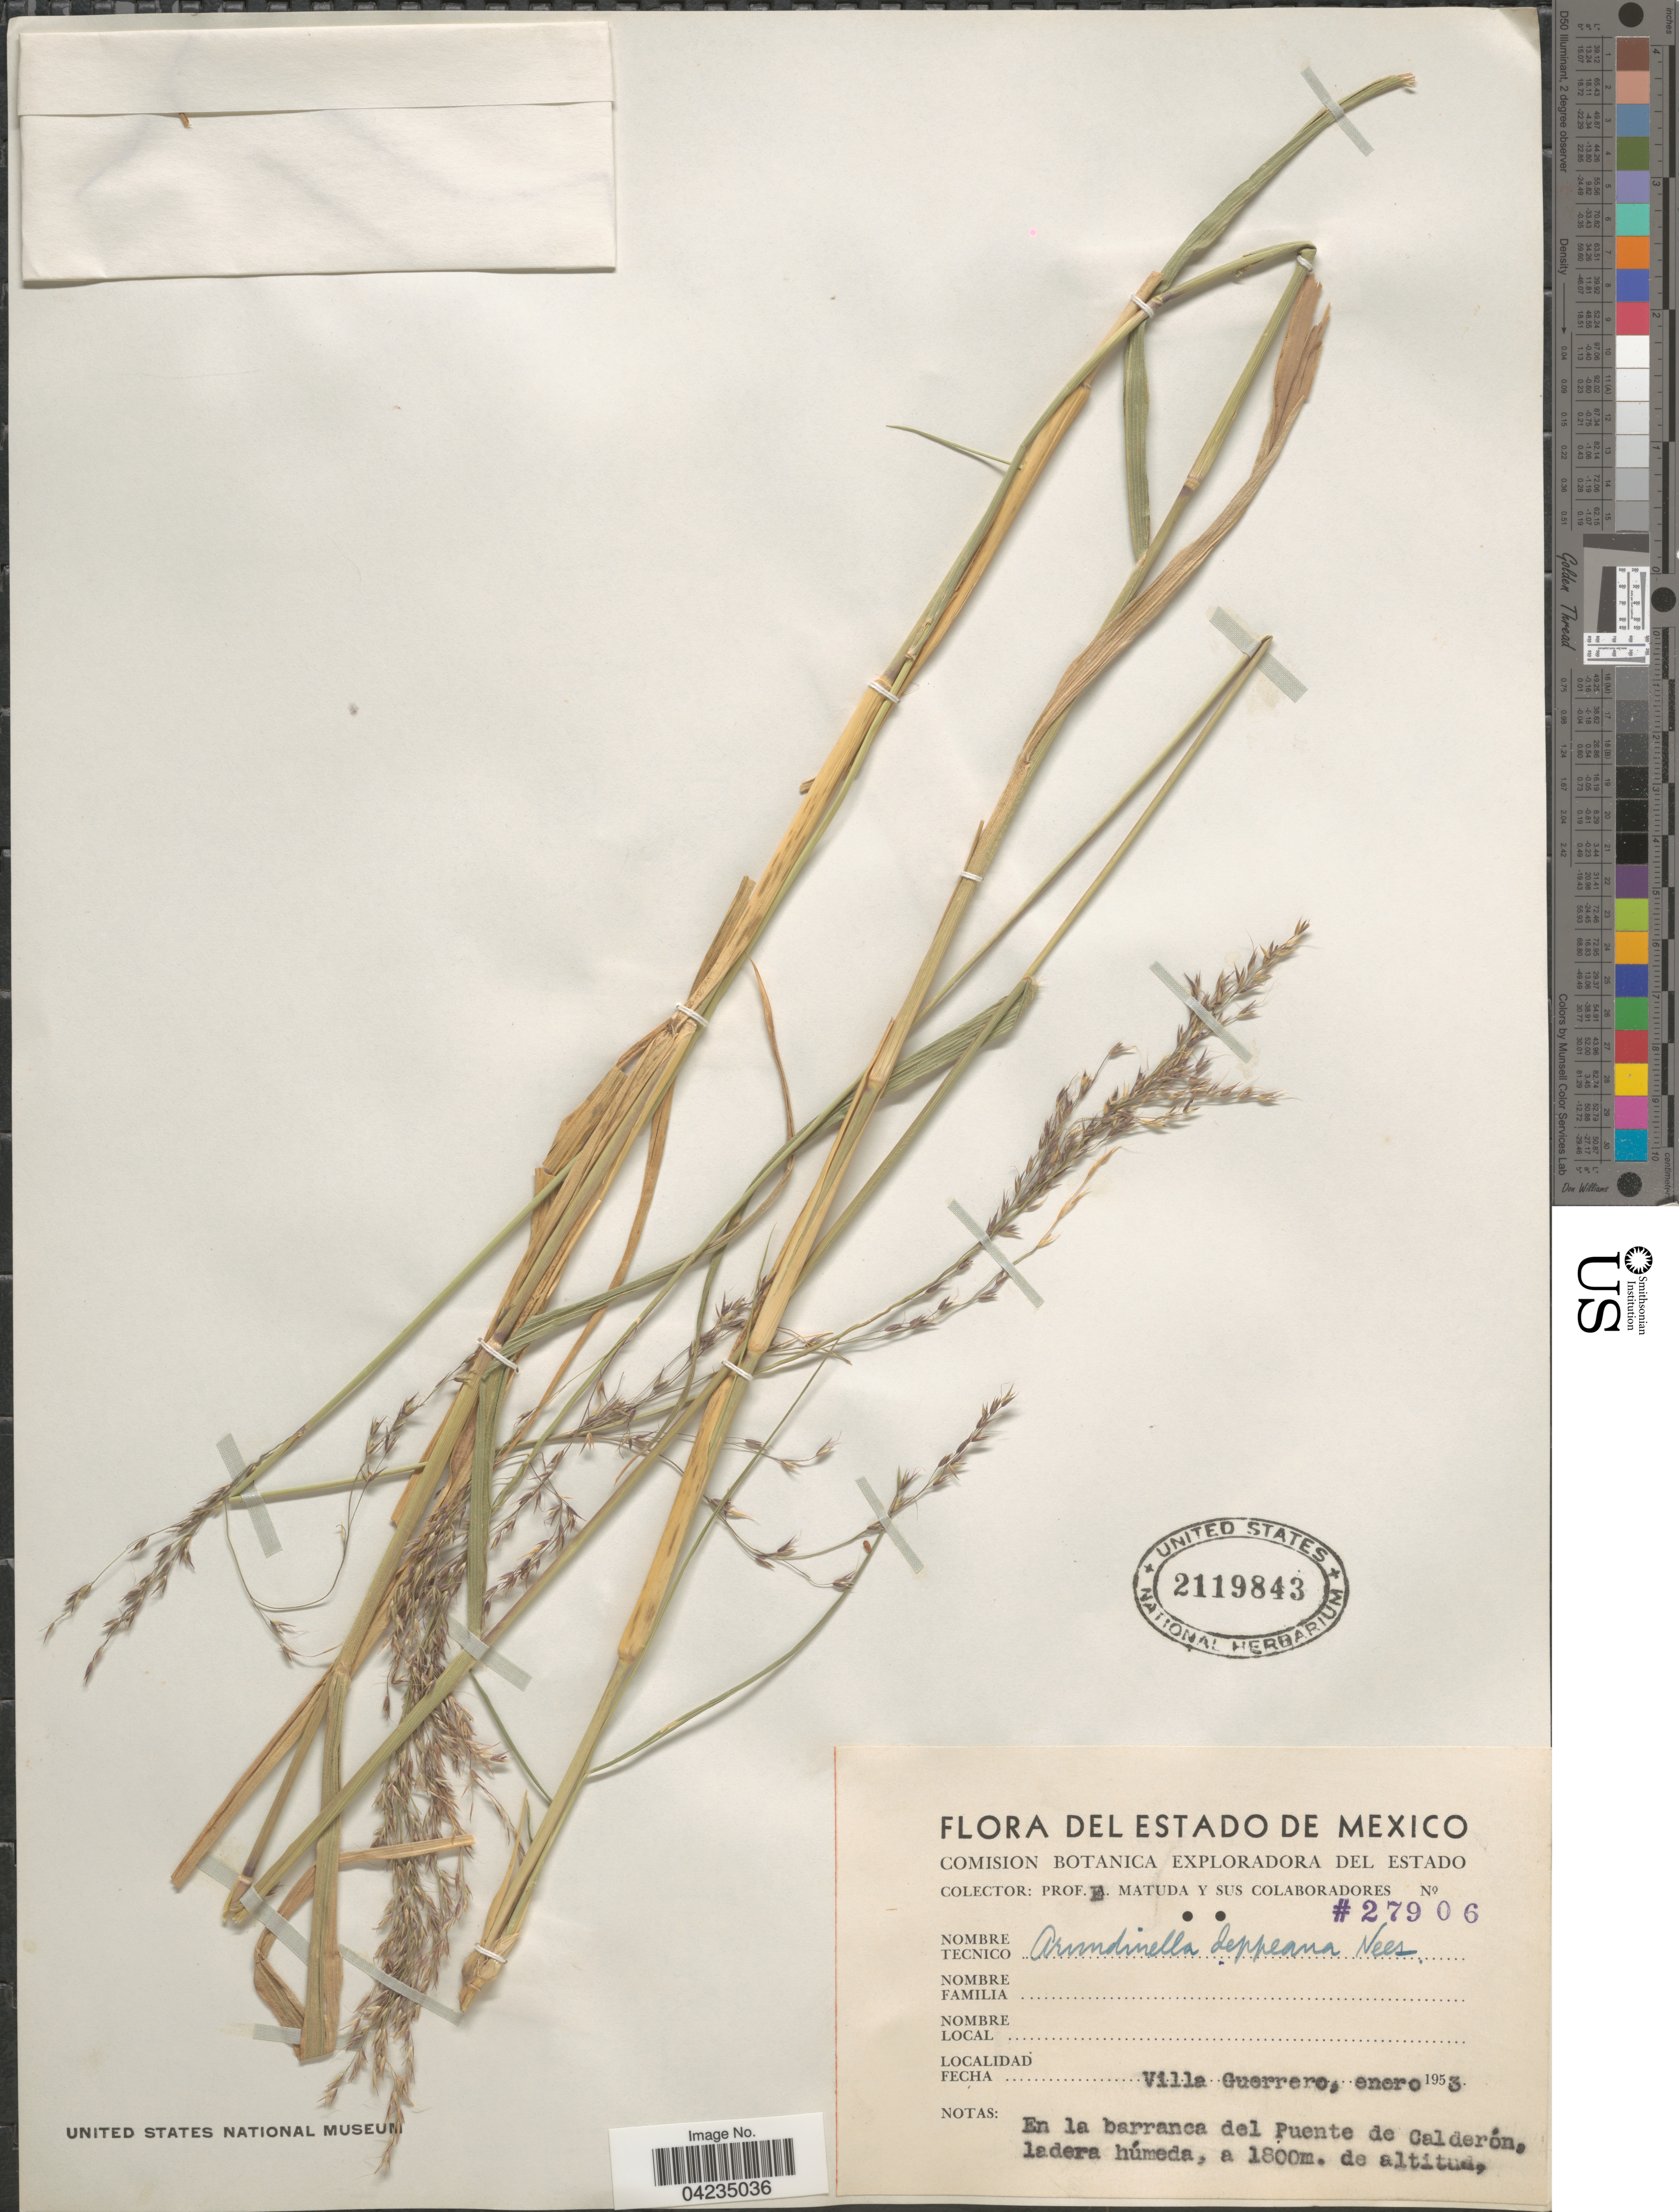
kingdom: Plantae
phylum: Tracheophyta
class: Liliopsida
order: Poales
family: Poaceae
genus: Arundinella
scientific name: Arundinella berteroniana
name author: (Schult.) Hitchc. & Chase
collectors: E. Matuda & Sus Colaboradores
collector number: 27906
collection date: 1953-01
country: Mexico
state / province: México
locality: Villa Guerrero. En la barranca del Puente de Calderón, ladera húmeda.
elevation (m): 1800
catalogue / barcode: US 2119843